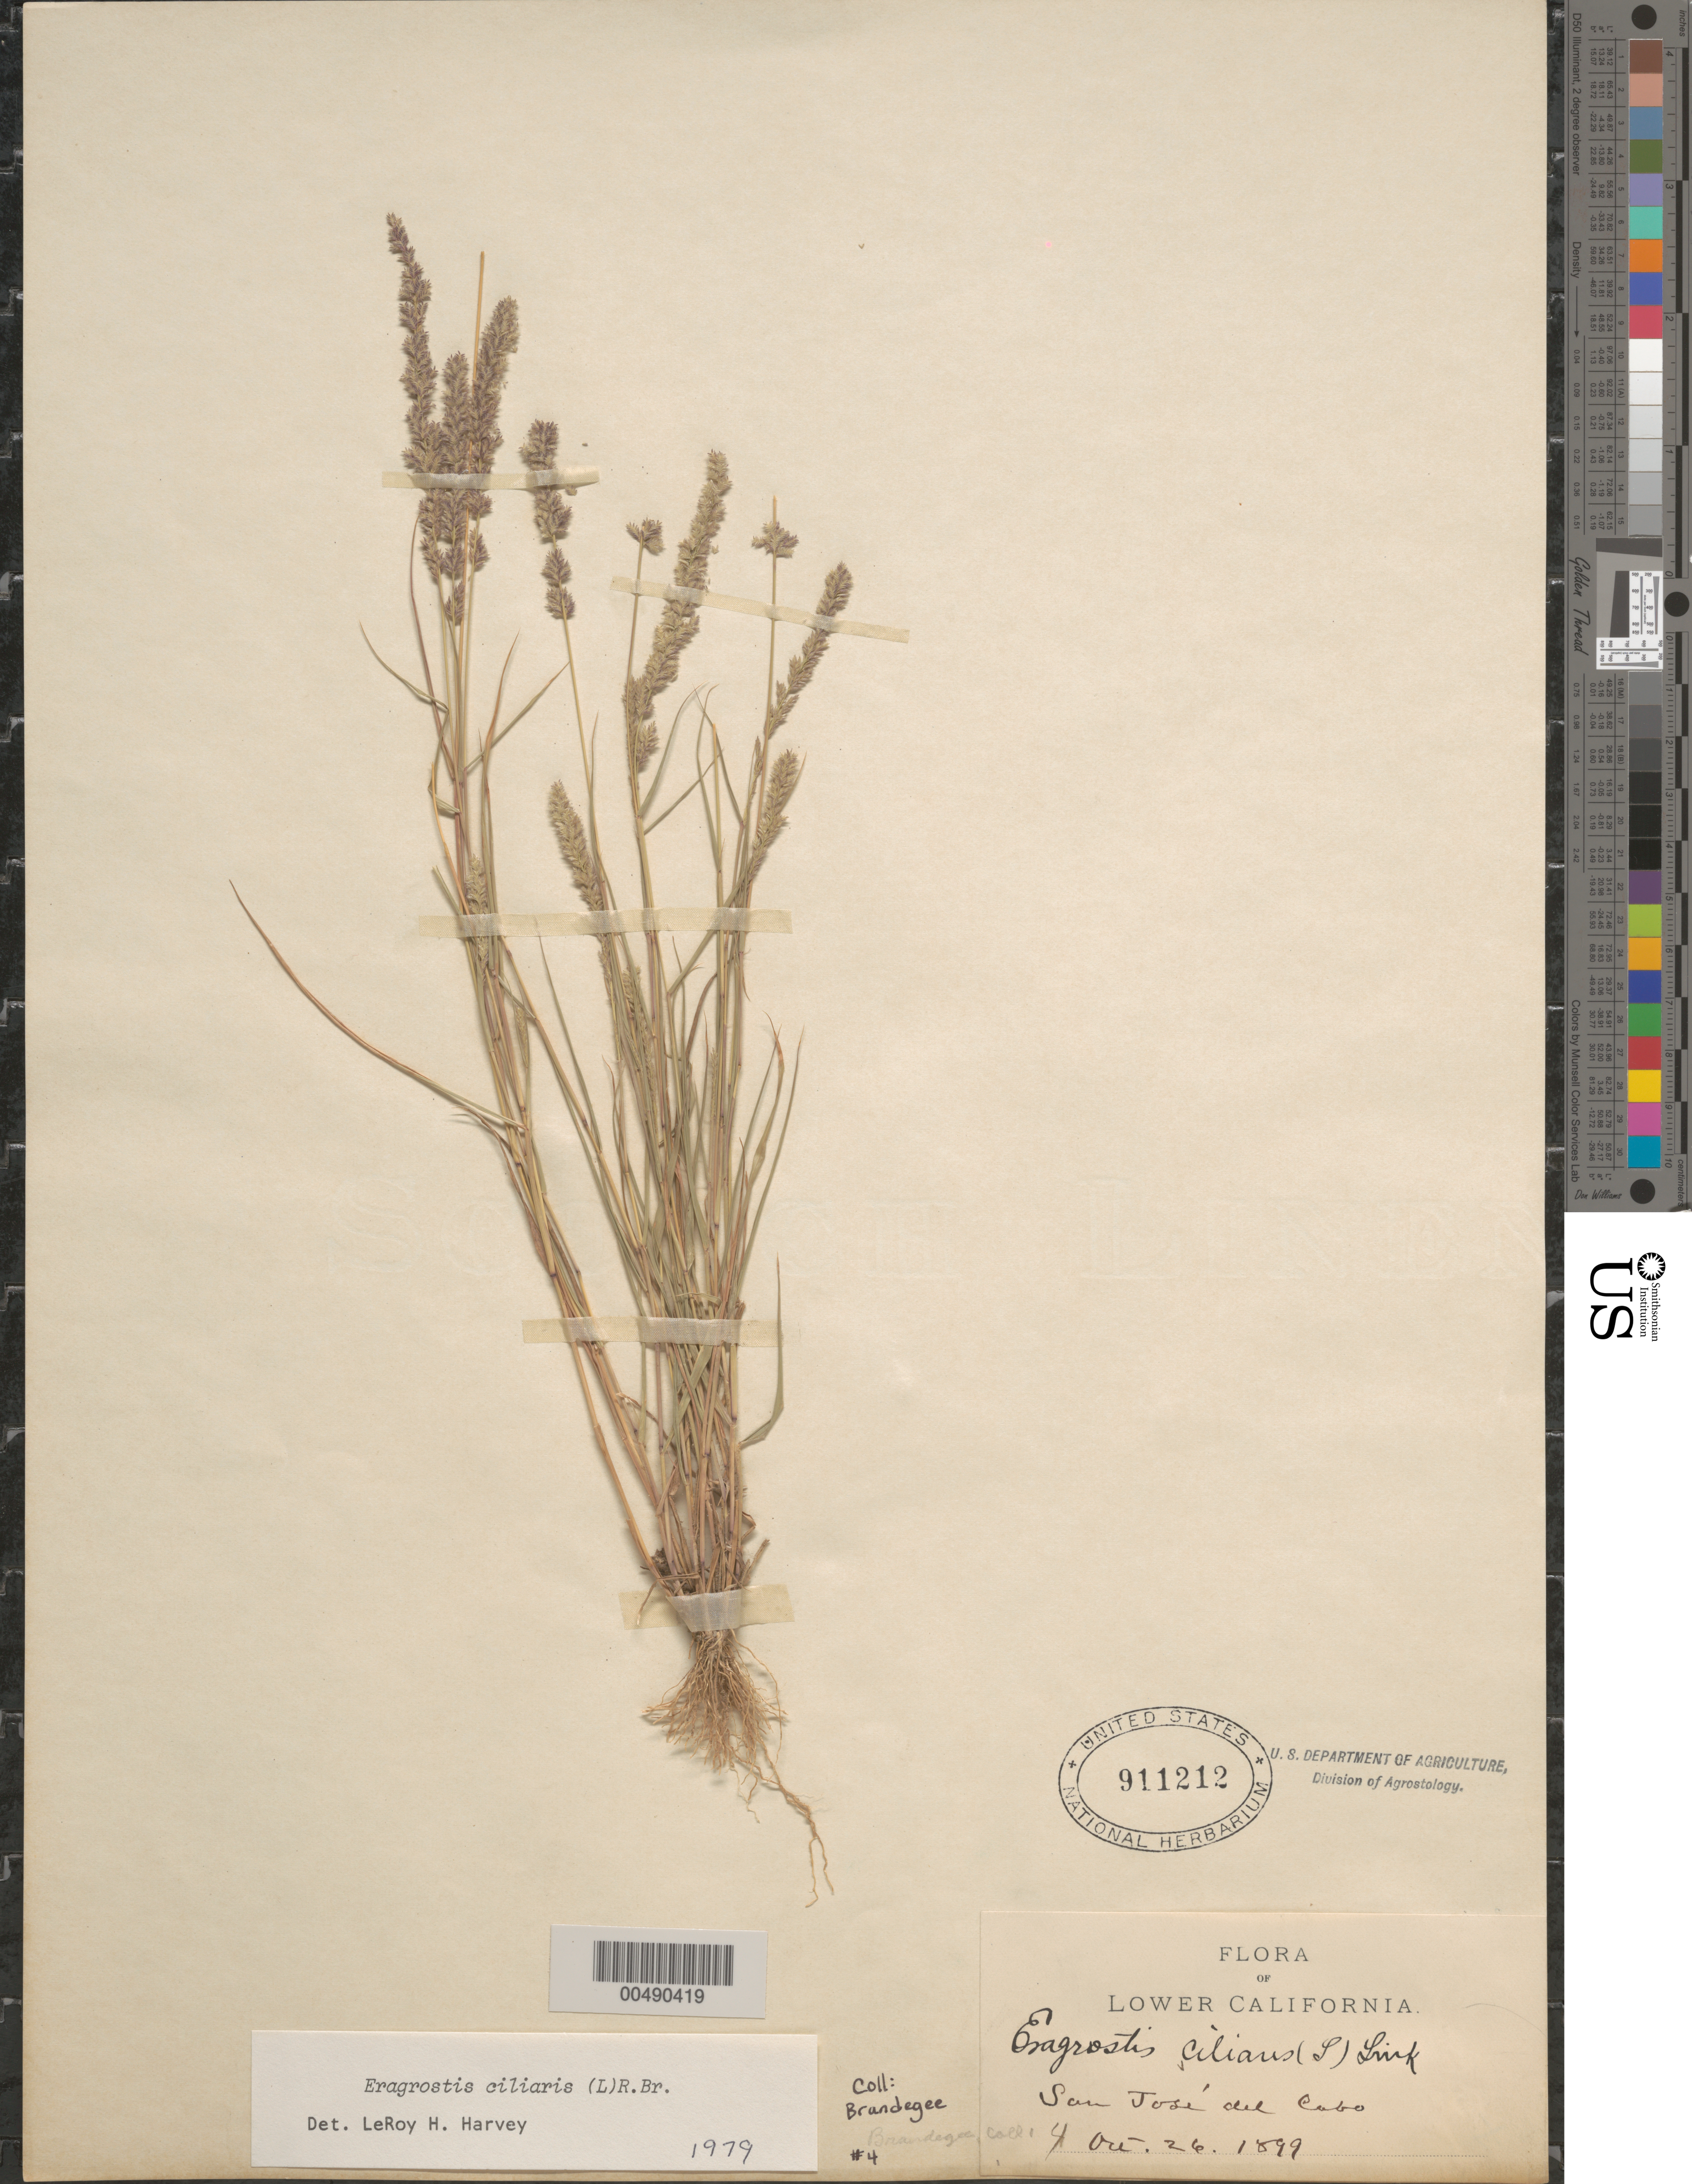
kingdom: Plantae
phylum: Tracheophyta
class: Liliopsida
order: Poales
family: Poaceae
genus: Eragrostis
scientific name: Eragrostis ciliaris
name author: (L.) R. Br.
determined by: Harvey, L. H.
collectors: T. S. Brandegee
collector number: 4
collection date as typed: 26 Oct 1899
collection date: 1899-10-26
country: Mexico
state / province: Baja California Sur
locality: San José del Cabo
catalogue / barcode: US 911212